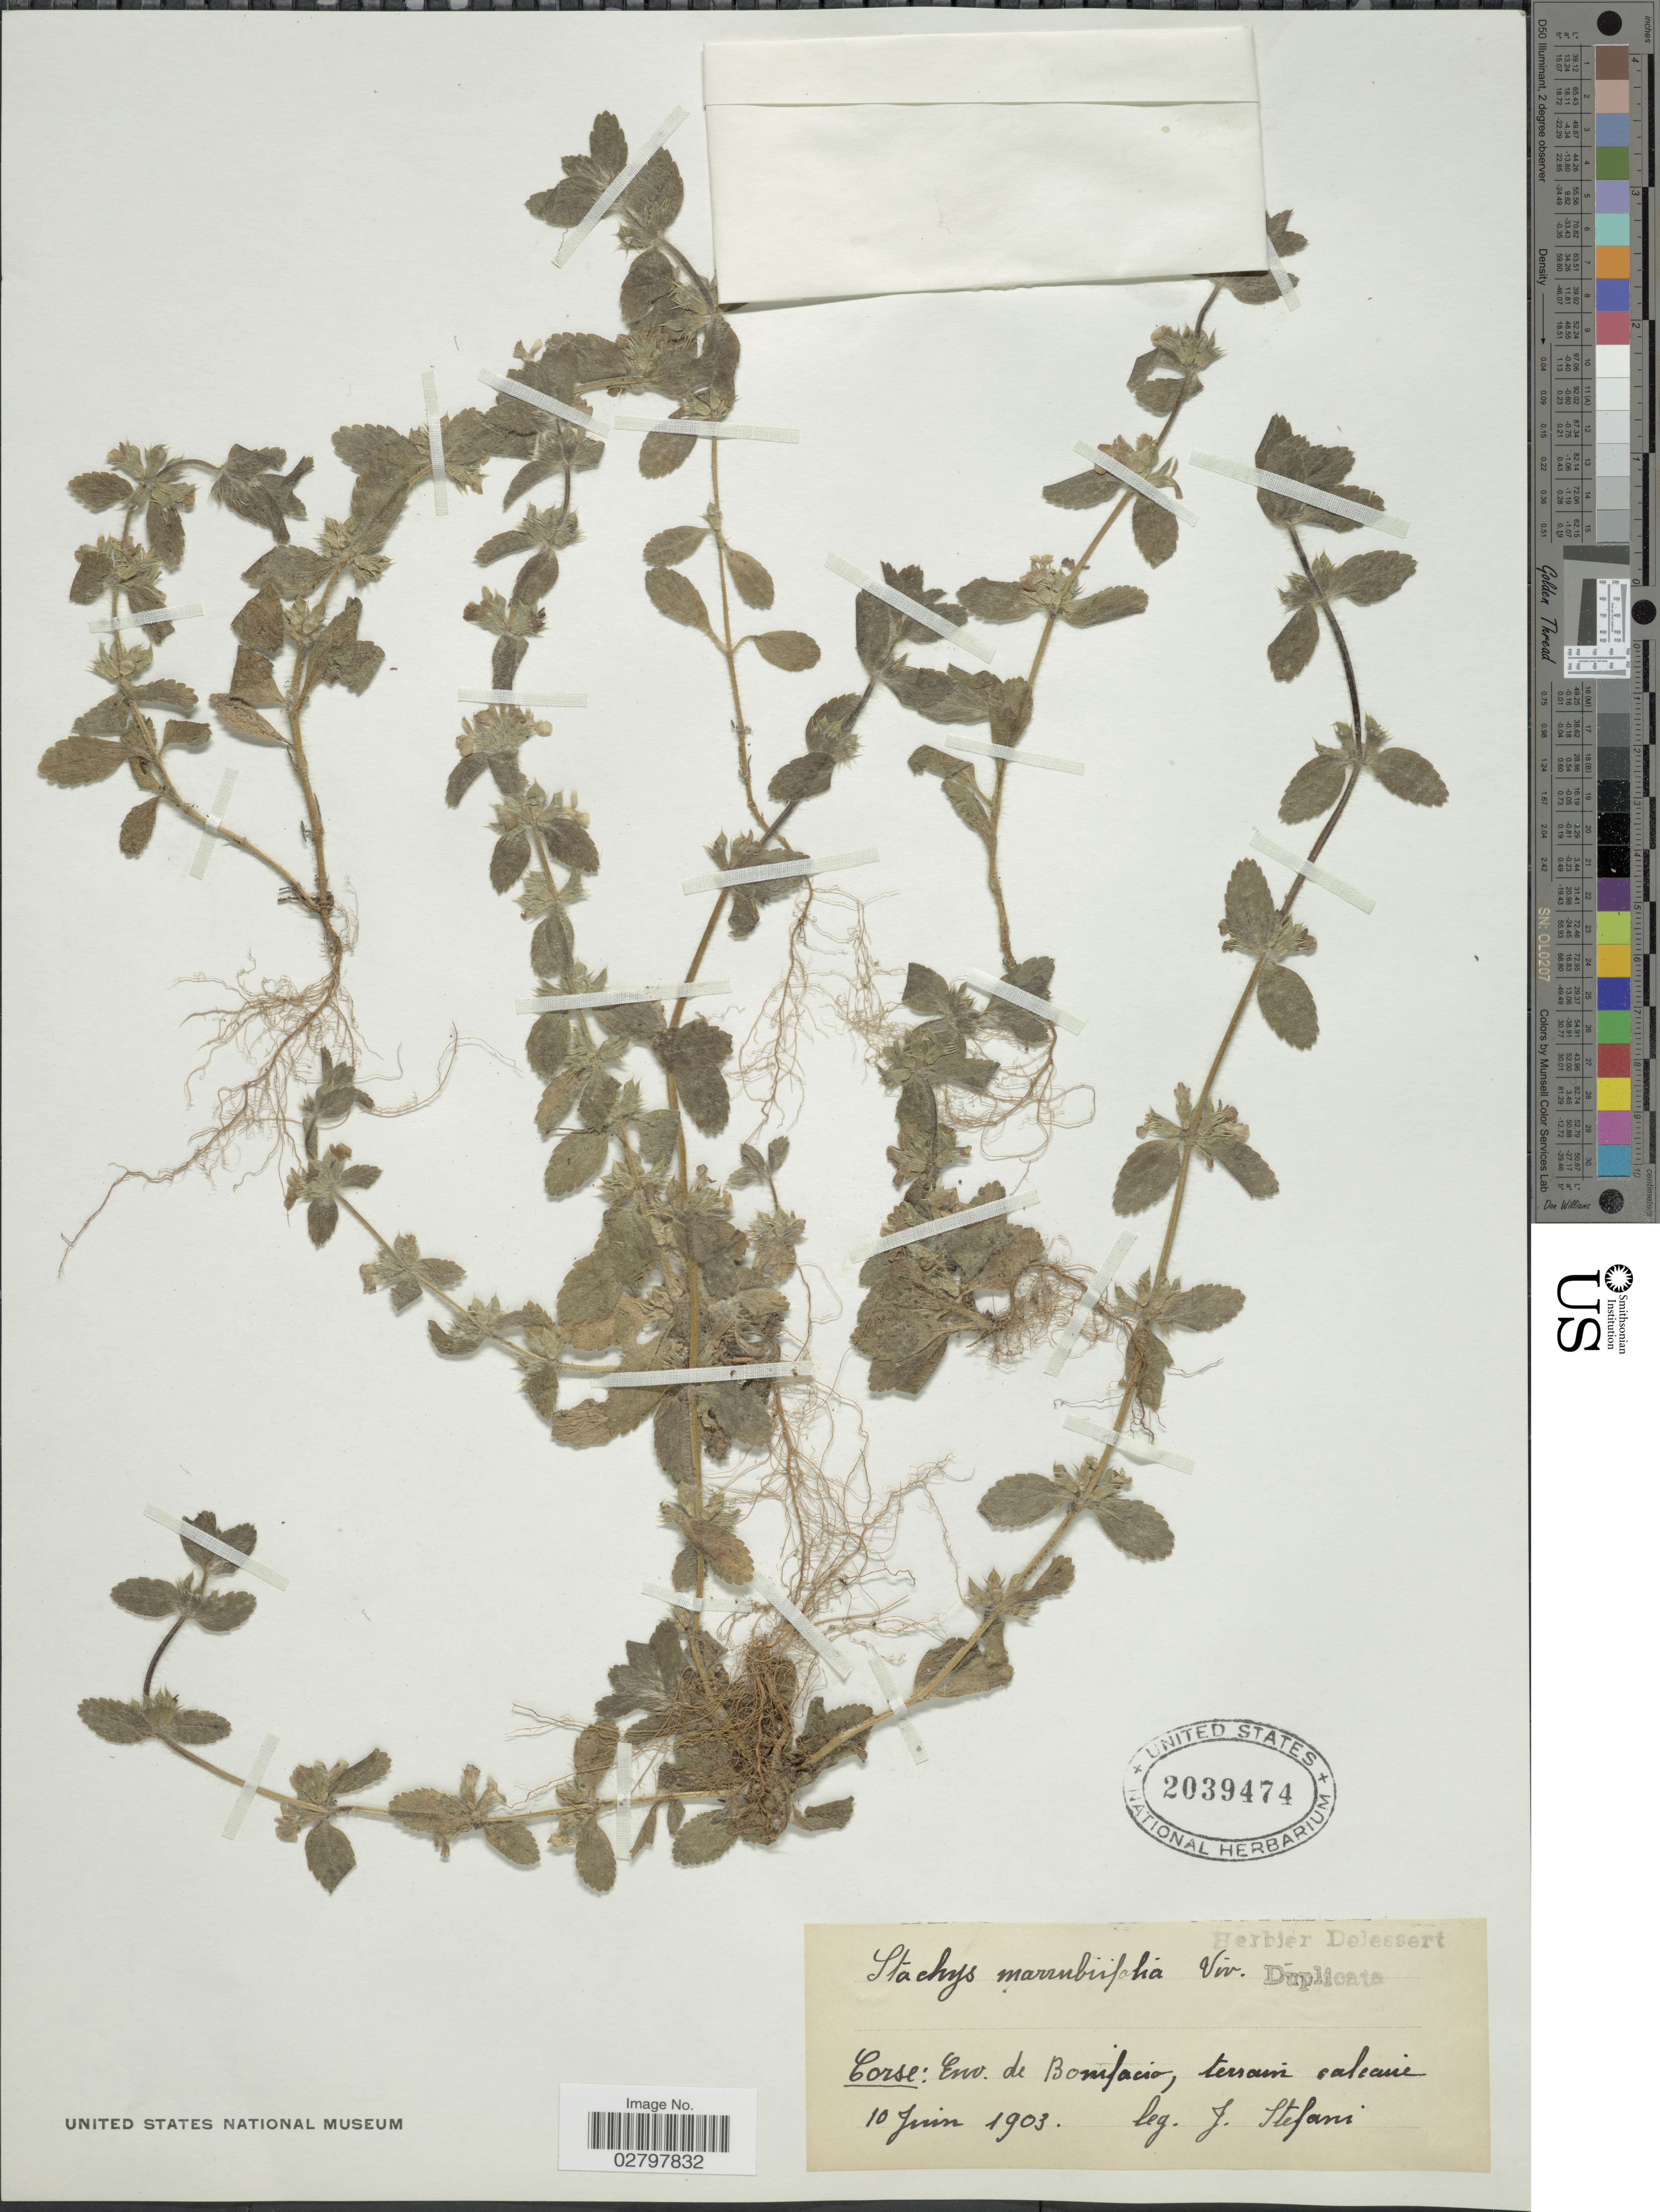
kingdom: Plantae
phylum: Tracheophyta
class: Magnoliopsida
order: Lamiales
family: Lamiaceae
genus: Stachys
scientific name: Stachys marrubiifolia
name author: Viv.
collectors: J. Stefani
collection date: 1903-06-10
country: France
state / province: Corsica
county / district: Corse-du-Sud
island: Corse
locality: Corse: Env. de Bonifacio, terrain calcaire.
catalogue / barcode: US 2039474